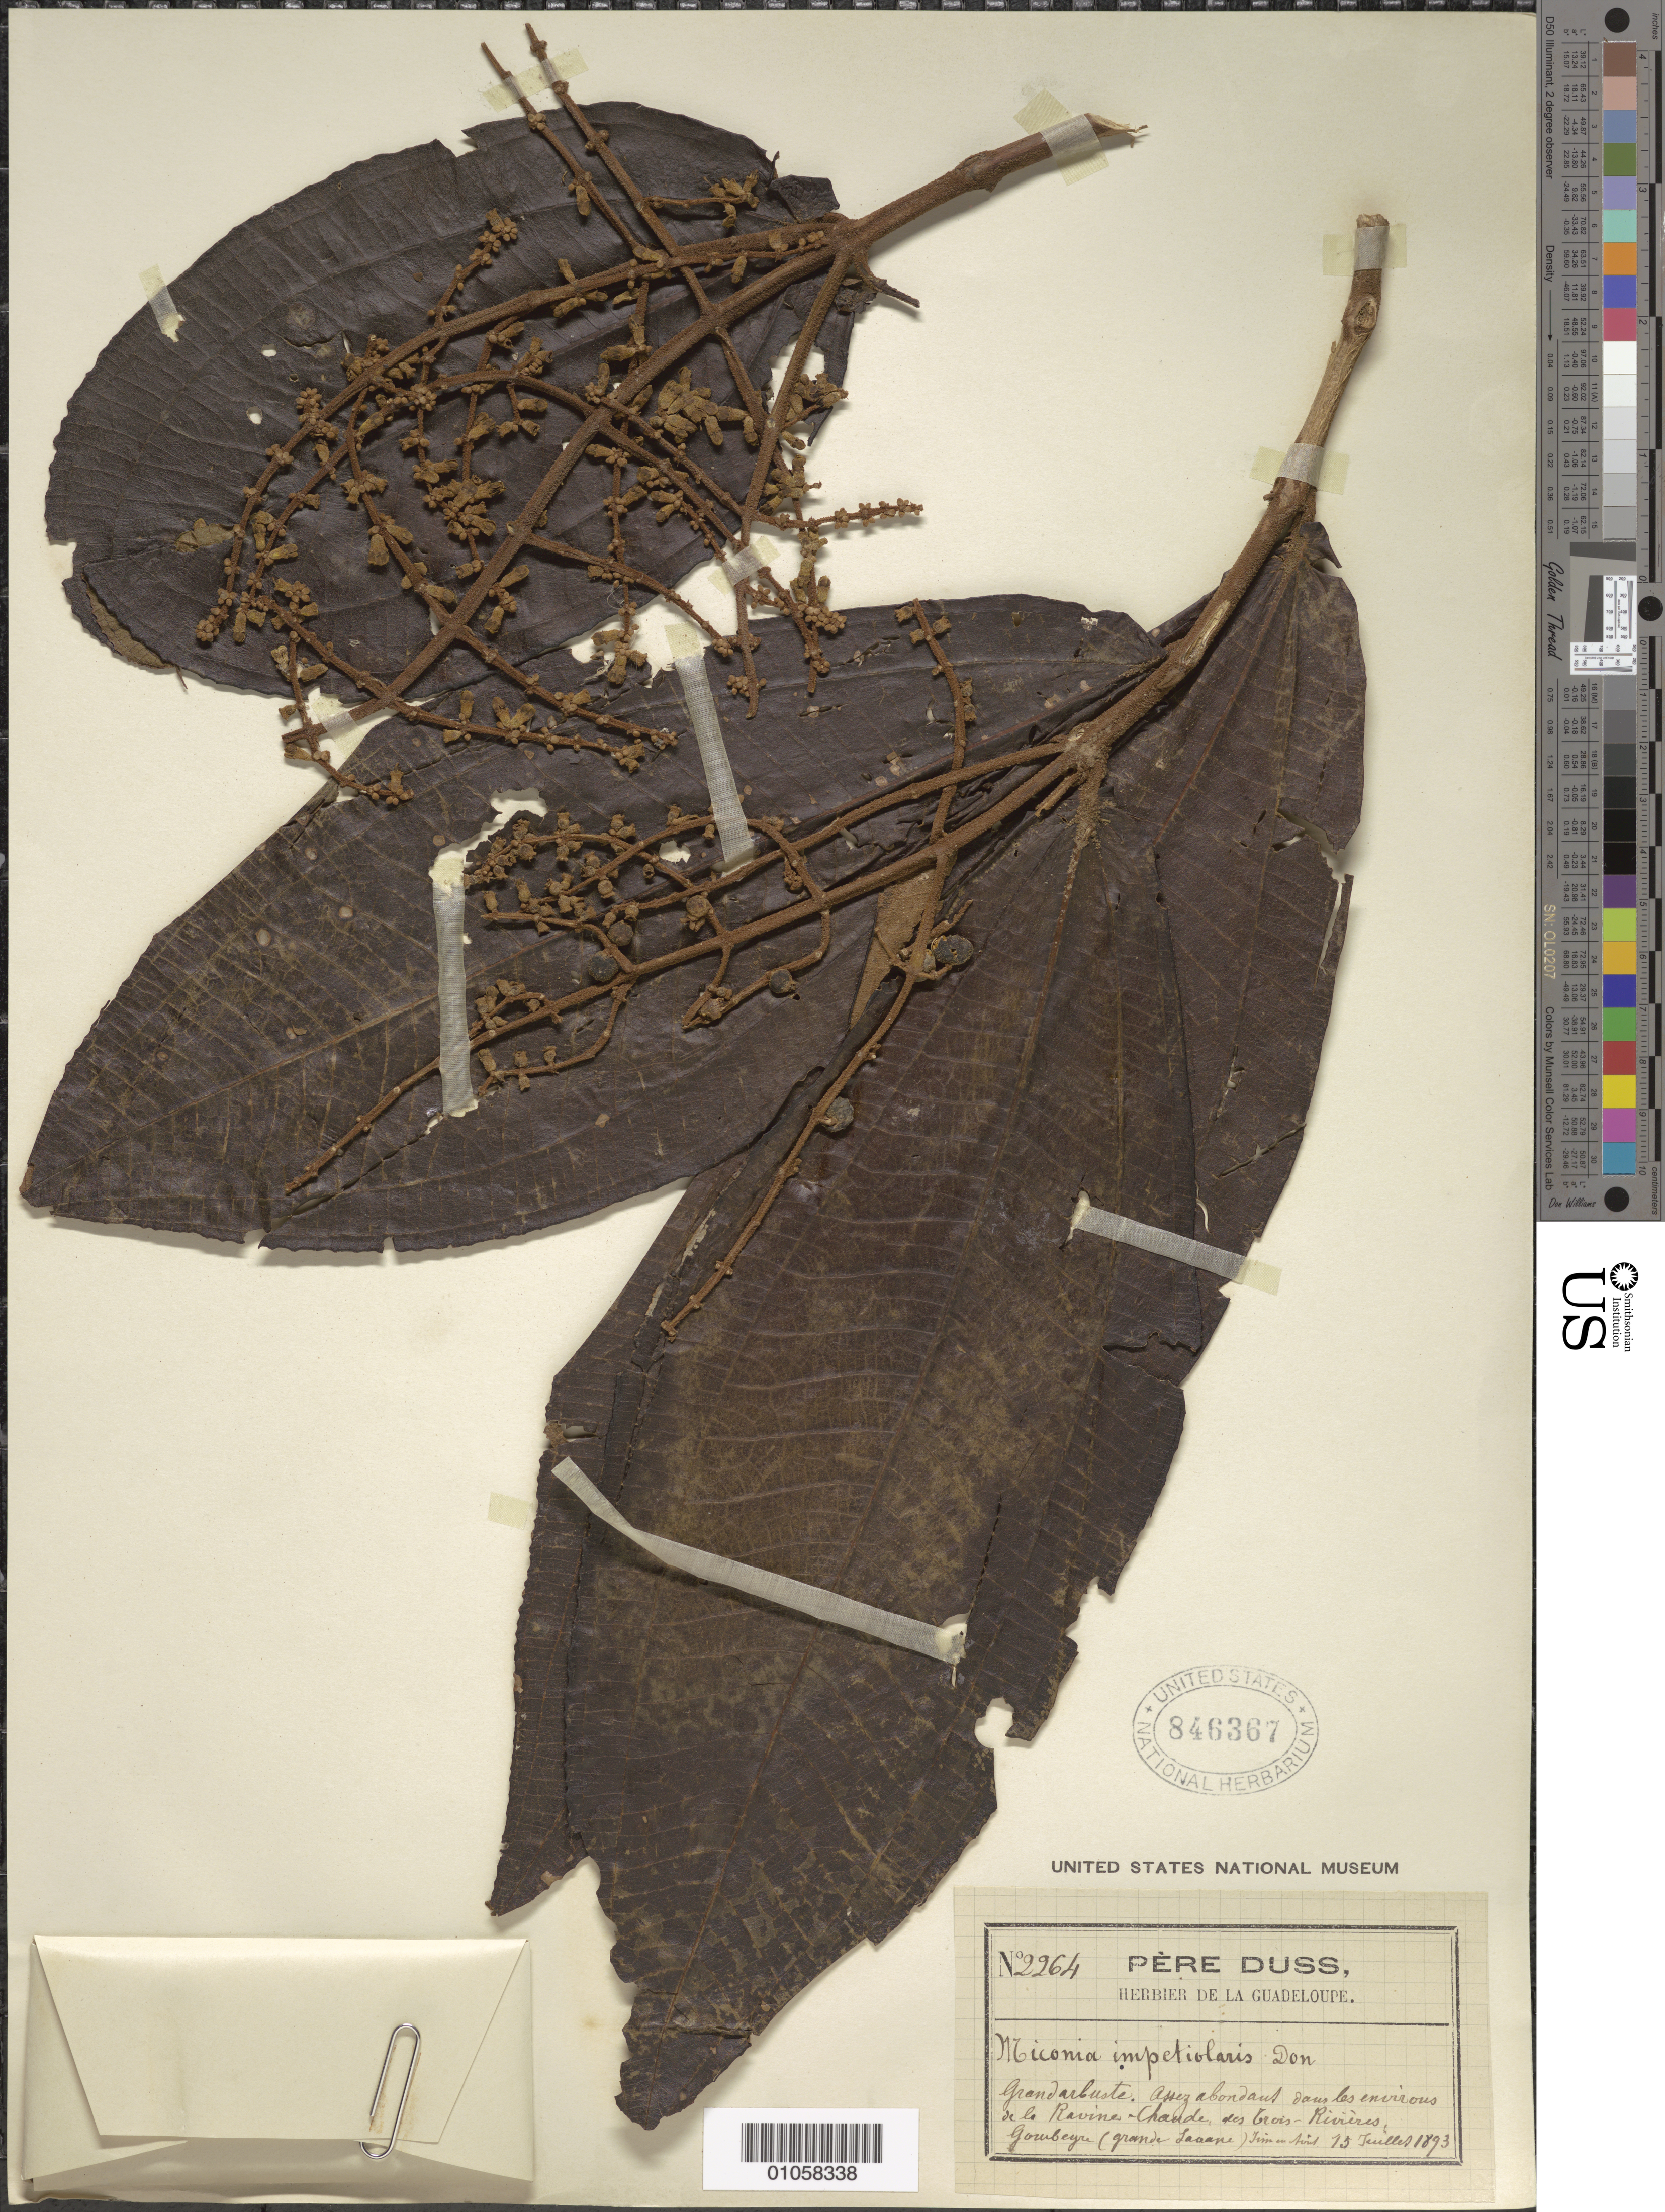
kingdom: Plantae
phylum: Tracheophyta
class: Magnoliopsida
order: Myrtales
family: Melastomataceae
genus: Miconia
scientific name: Miconia impetiolaris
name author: (Sw.) D. Don ex DC.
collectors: Père Duss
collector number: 2264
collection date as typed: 15 Jul 1893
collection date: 1893-07-15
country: Guadeloupe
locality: Ravine Chande des Trois Rivières Gombegre (Grande Lacane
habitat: Assez abondant dans les environs, Juin ou Août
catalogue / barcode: US 846367